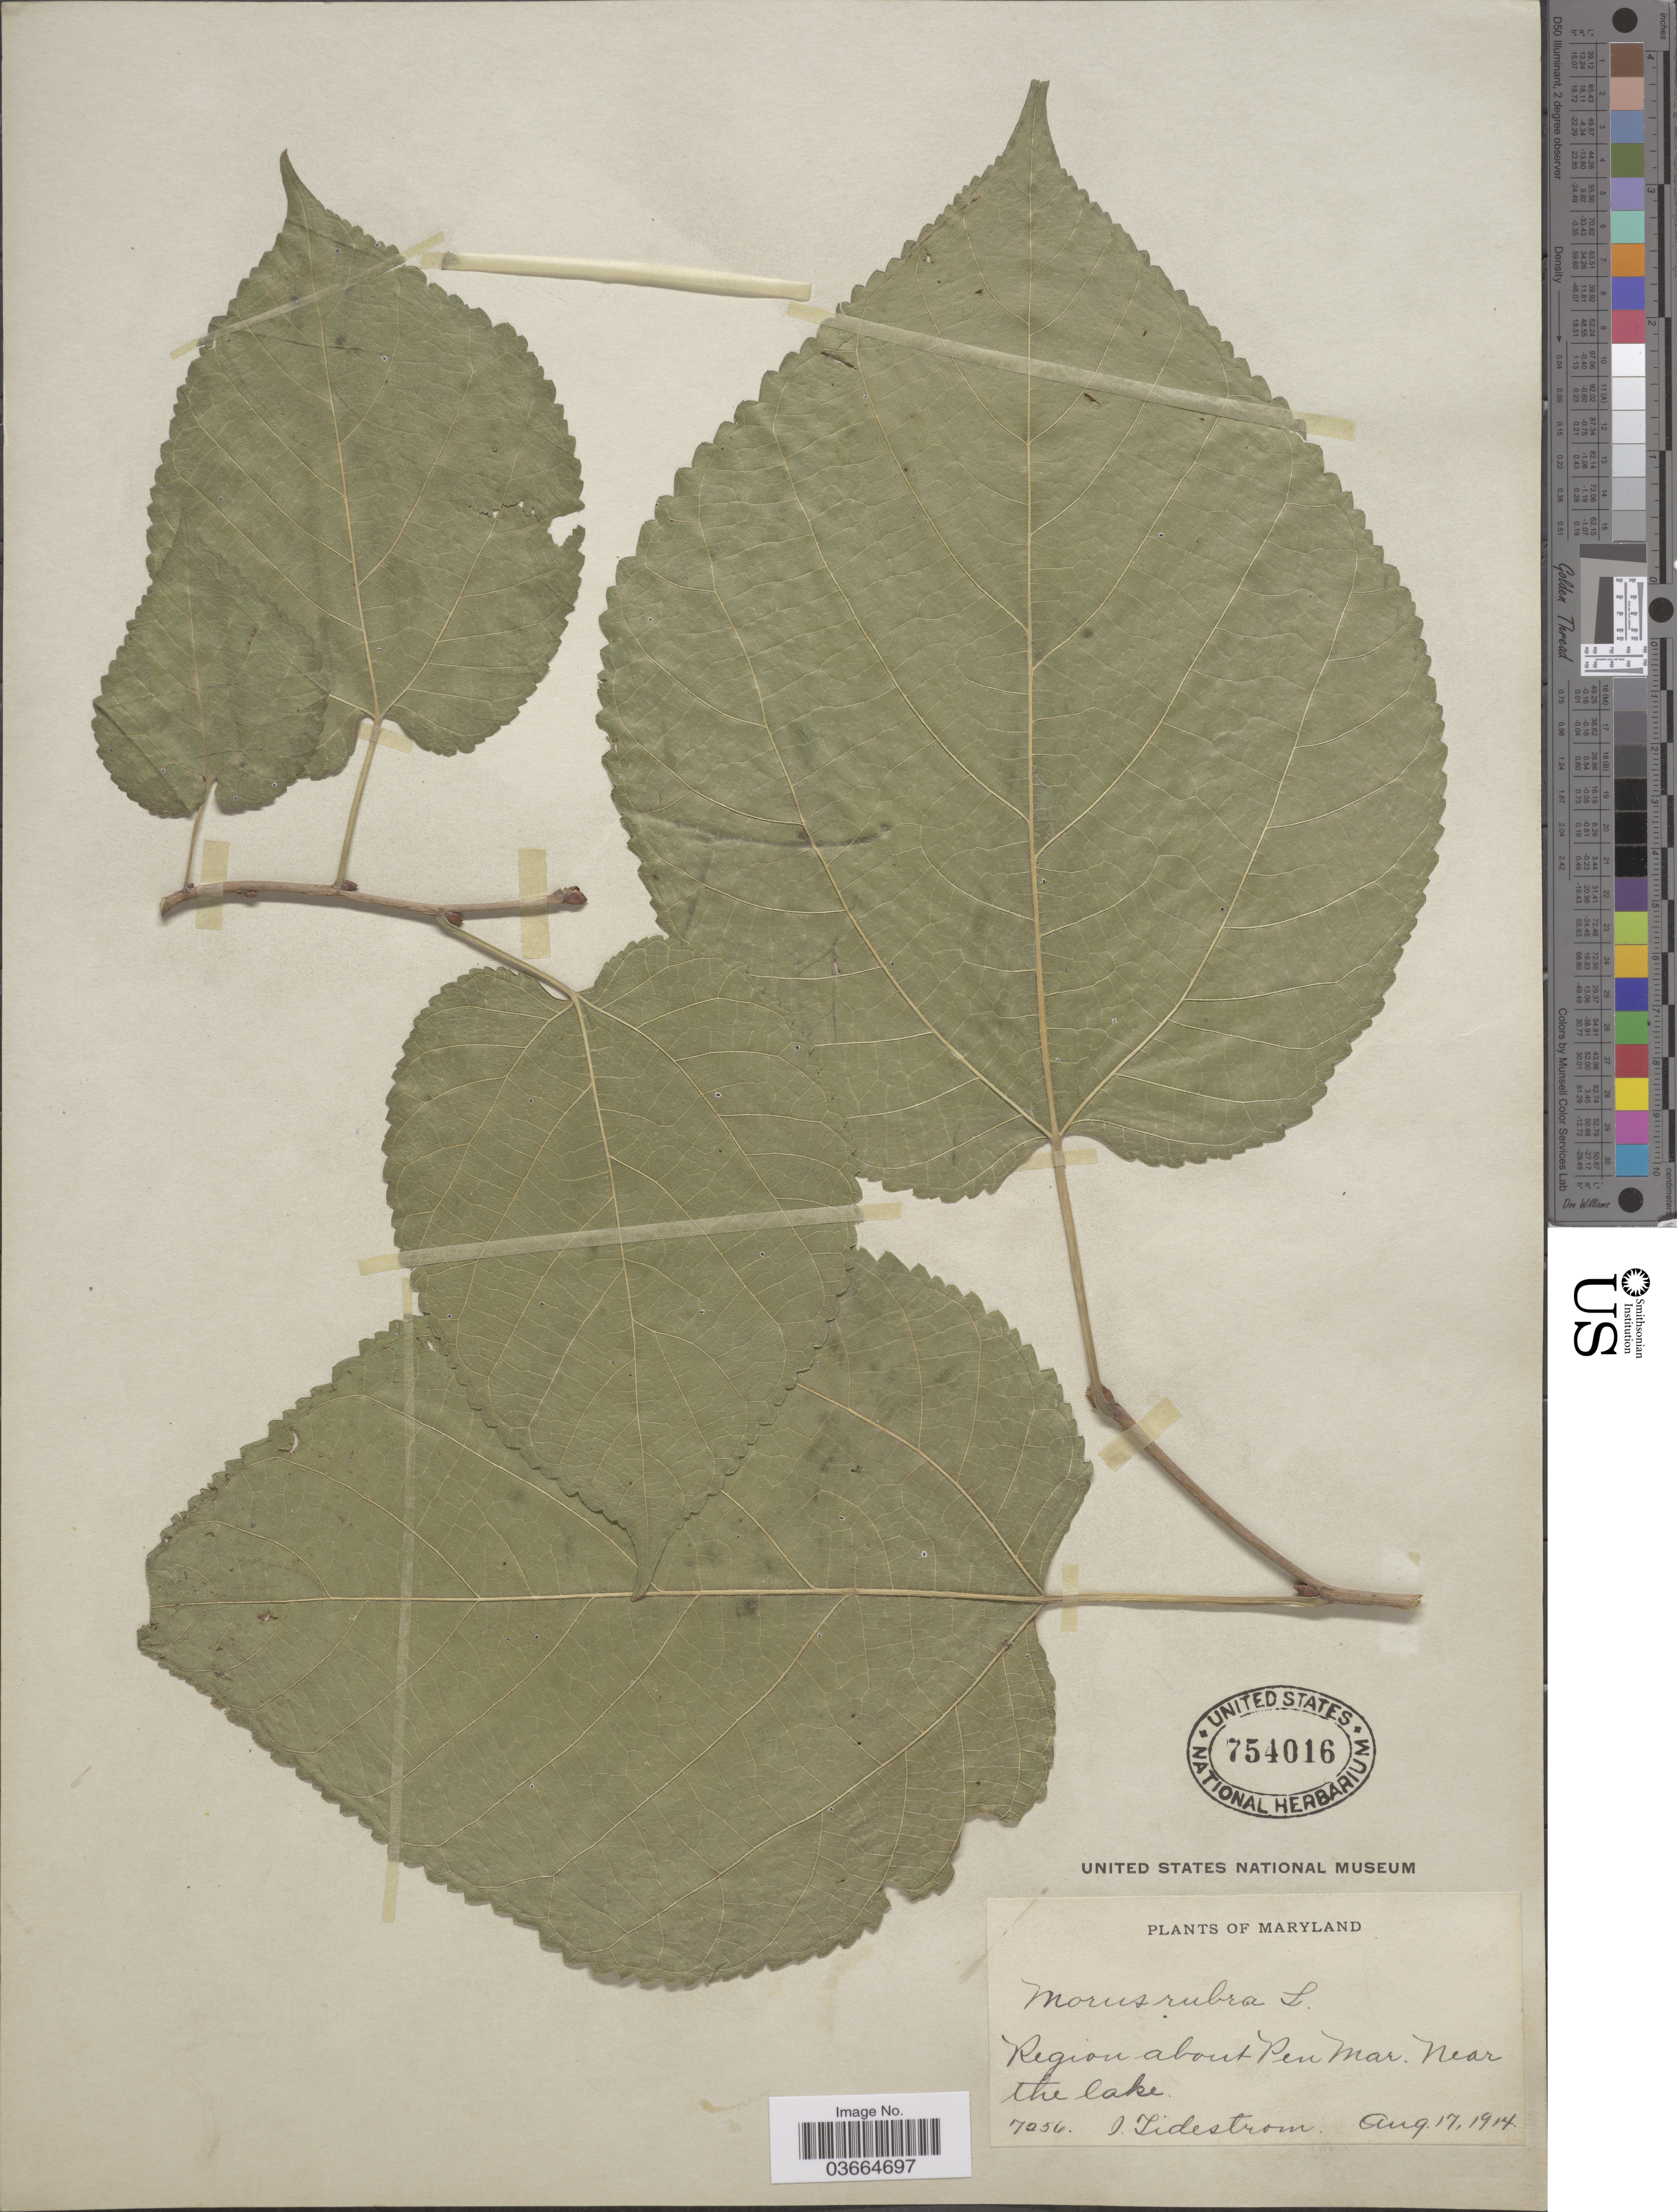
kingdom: Plantae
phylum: Tracheophyta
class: Magnoliopsida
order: Rosales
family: Moraceae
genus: Morus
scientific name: Morus rubra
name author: L.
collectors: I. F. Tidestrom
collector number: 7256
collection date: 1914-08-17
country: United States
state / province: Maryland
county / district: Washington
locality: Region about Pen Mar. Near the lake.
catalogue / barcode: US 754016